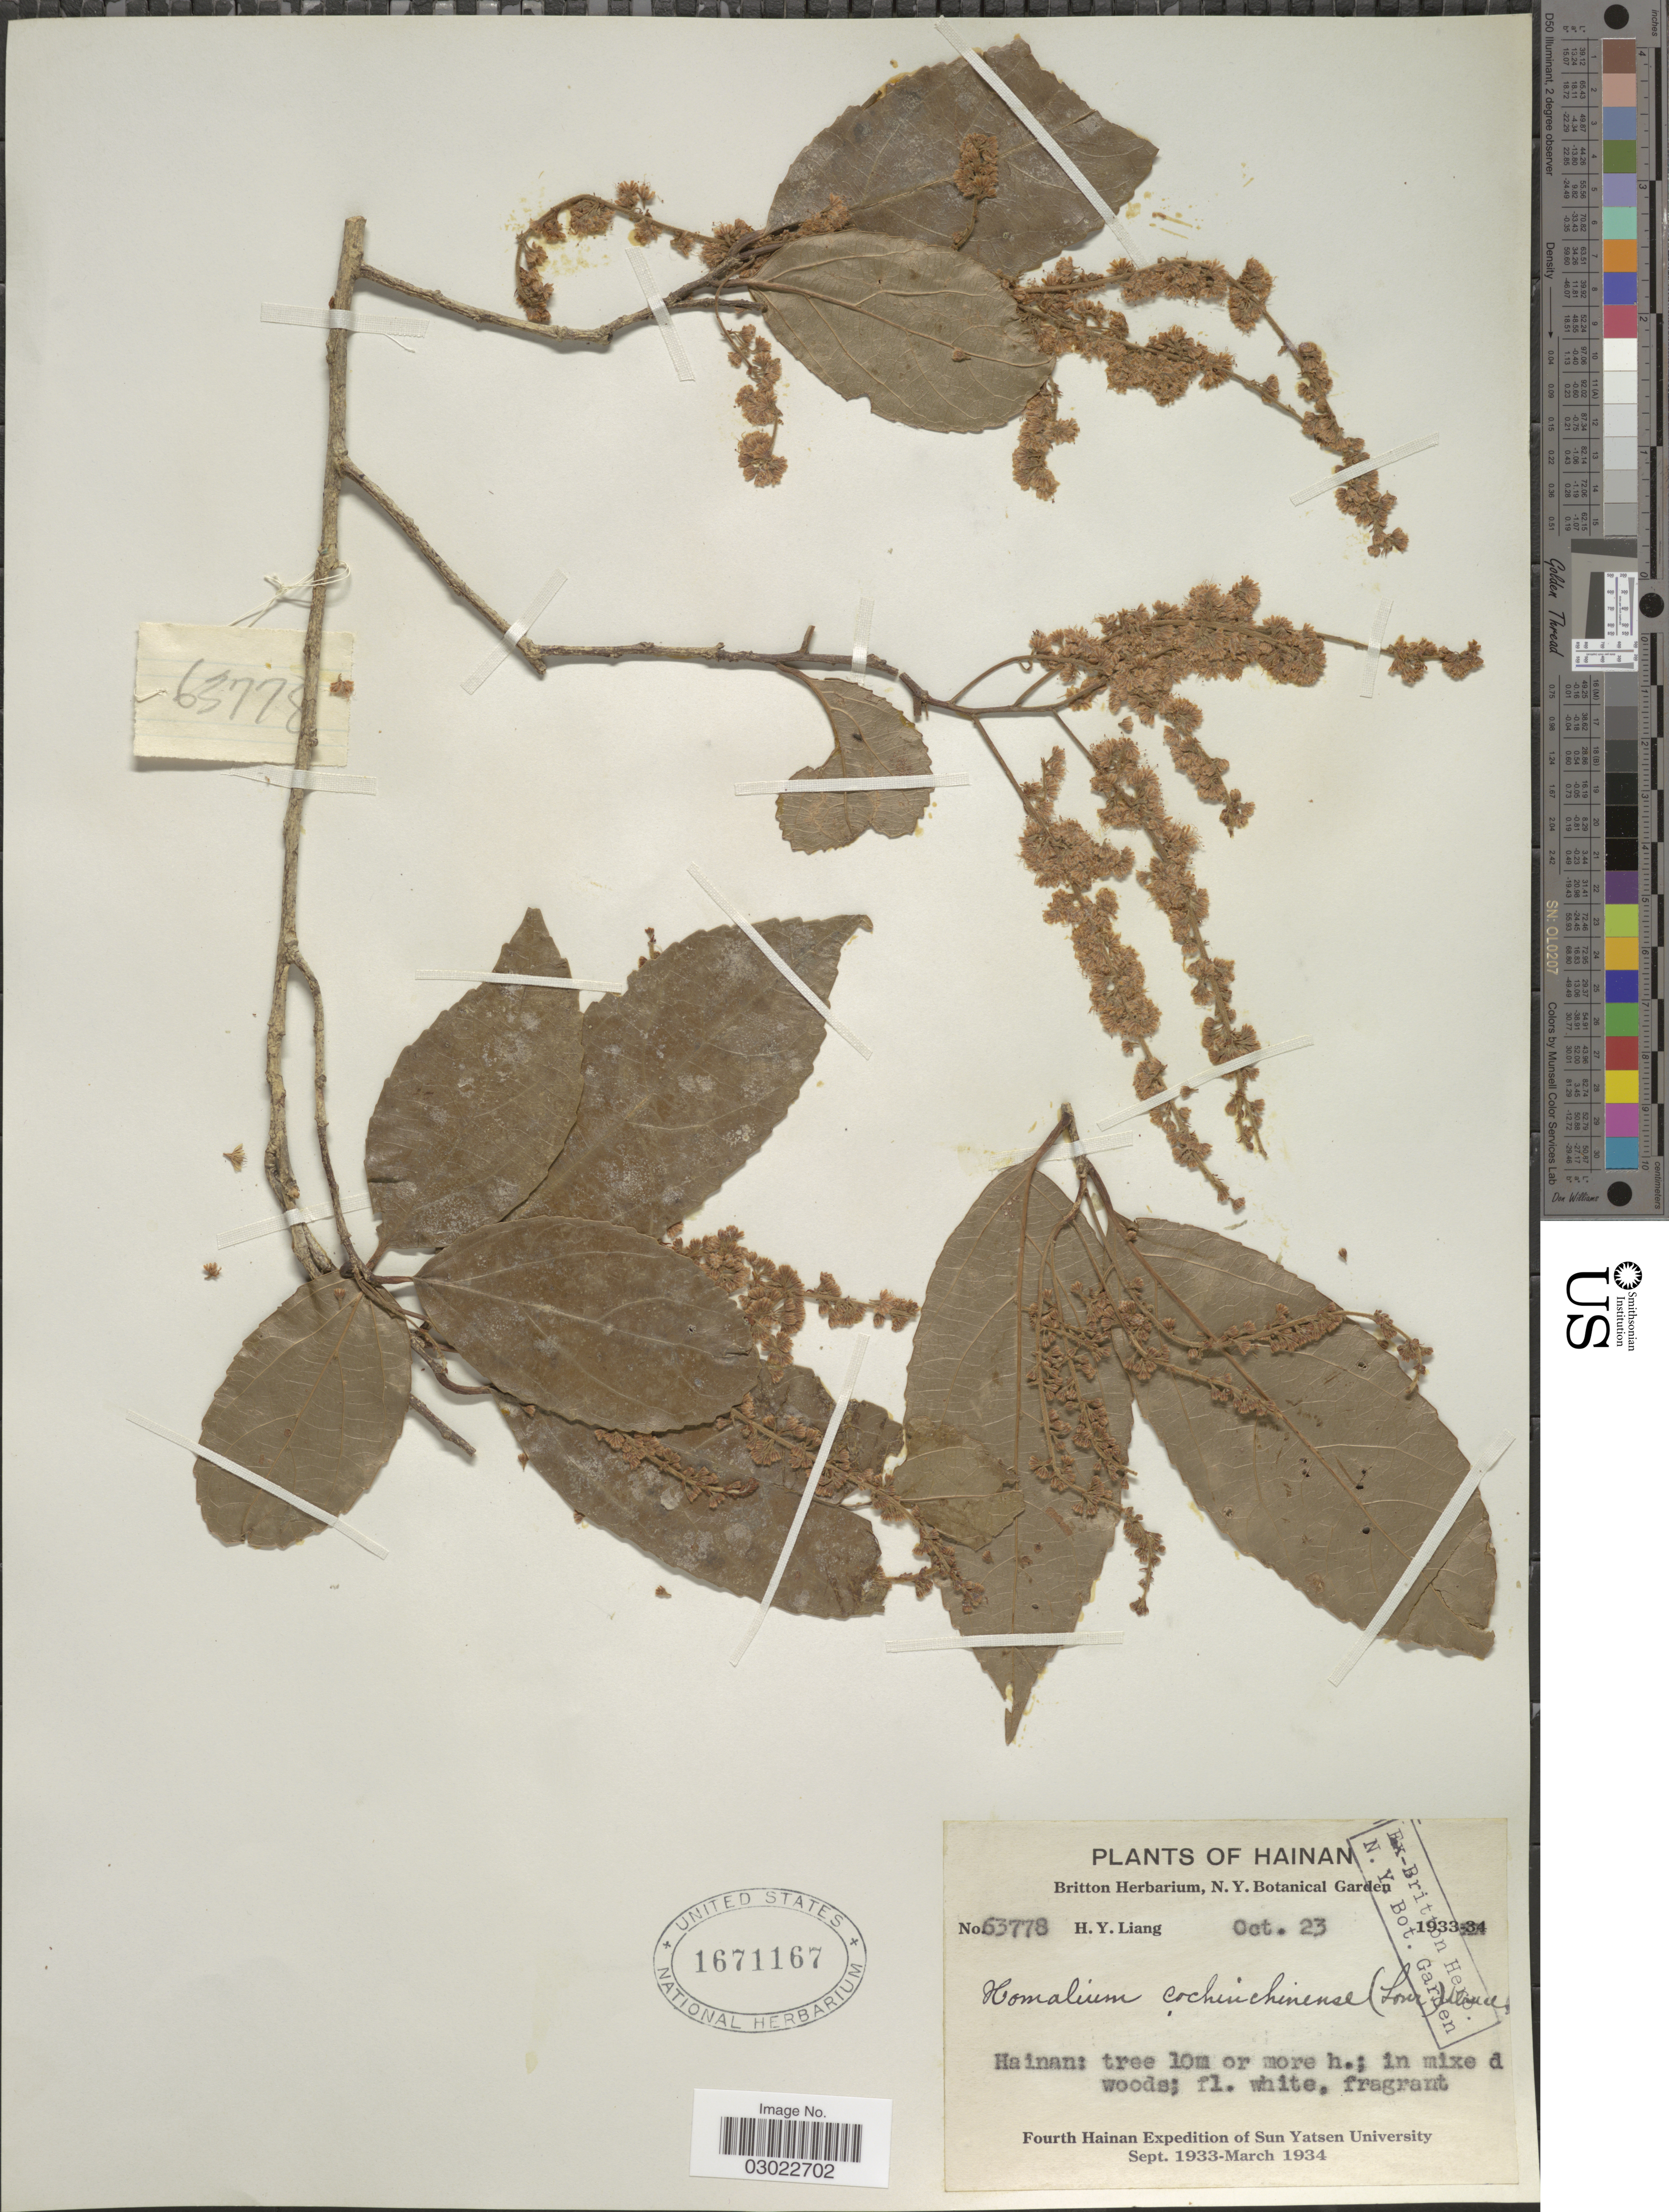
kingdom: Plantae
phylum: Tracheophyta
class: Magnoliopsida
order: Malpighiales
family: Salicaceae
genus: Homalium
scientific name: Homalium cochinchinensis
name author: (Lour.) Druce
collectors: H. Y. Liang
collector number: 63778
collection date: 1933-10-23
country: China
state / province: Hainan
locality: Hainan.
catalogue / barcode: US 1671167